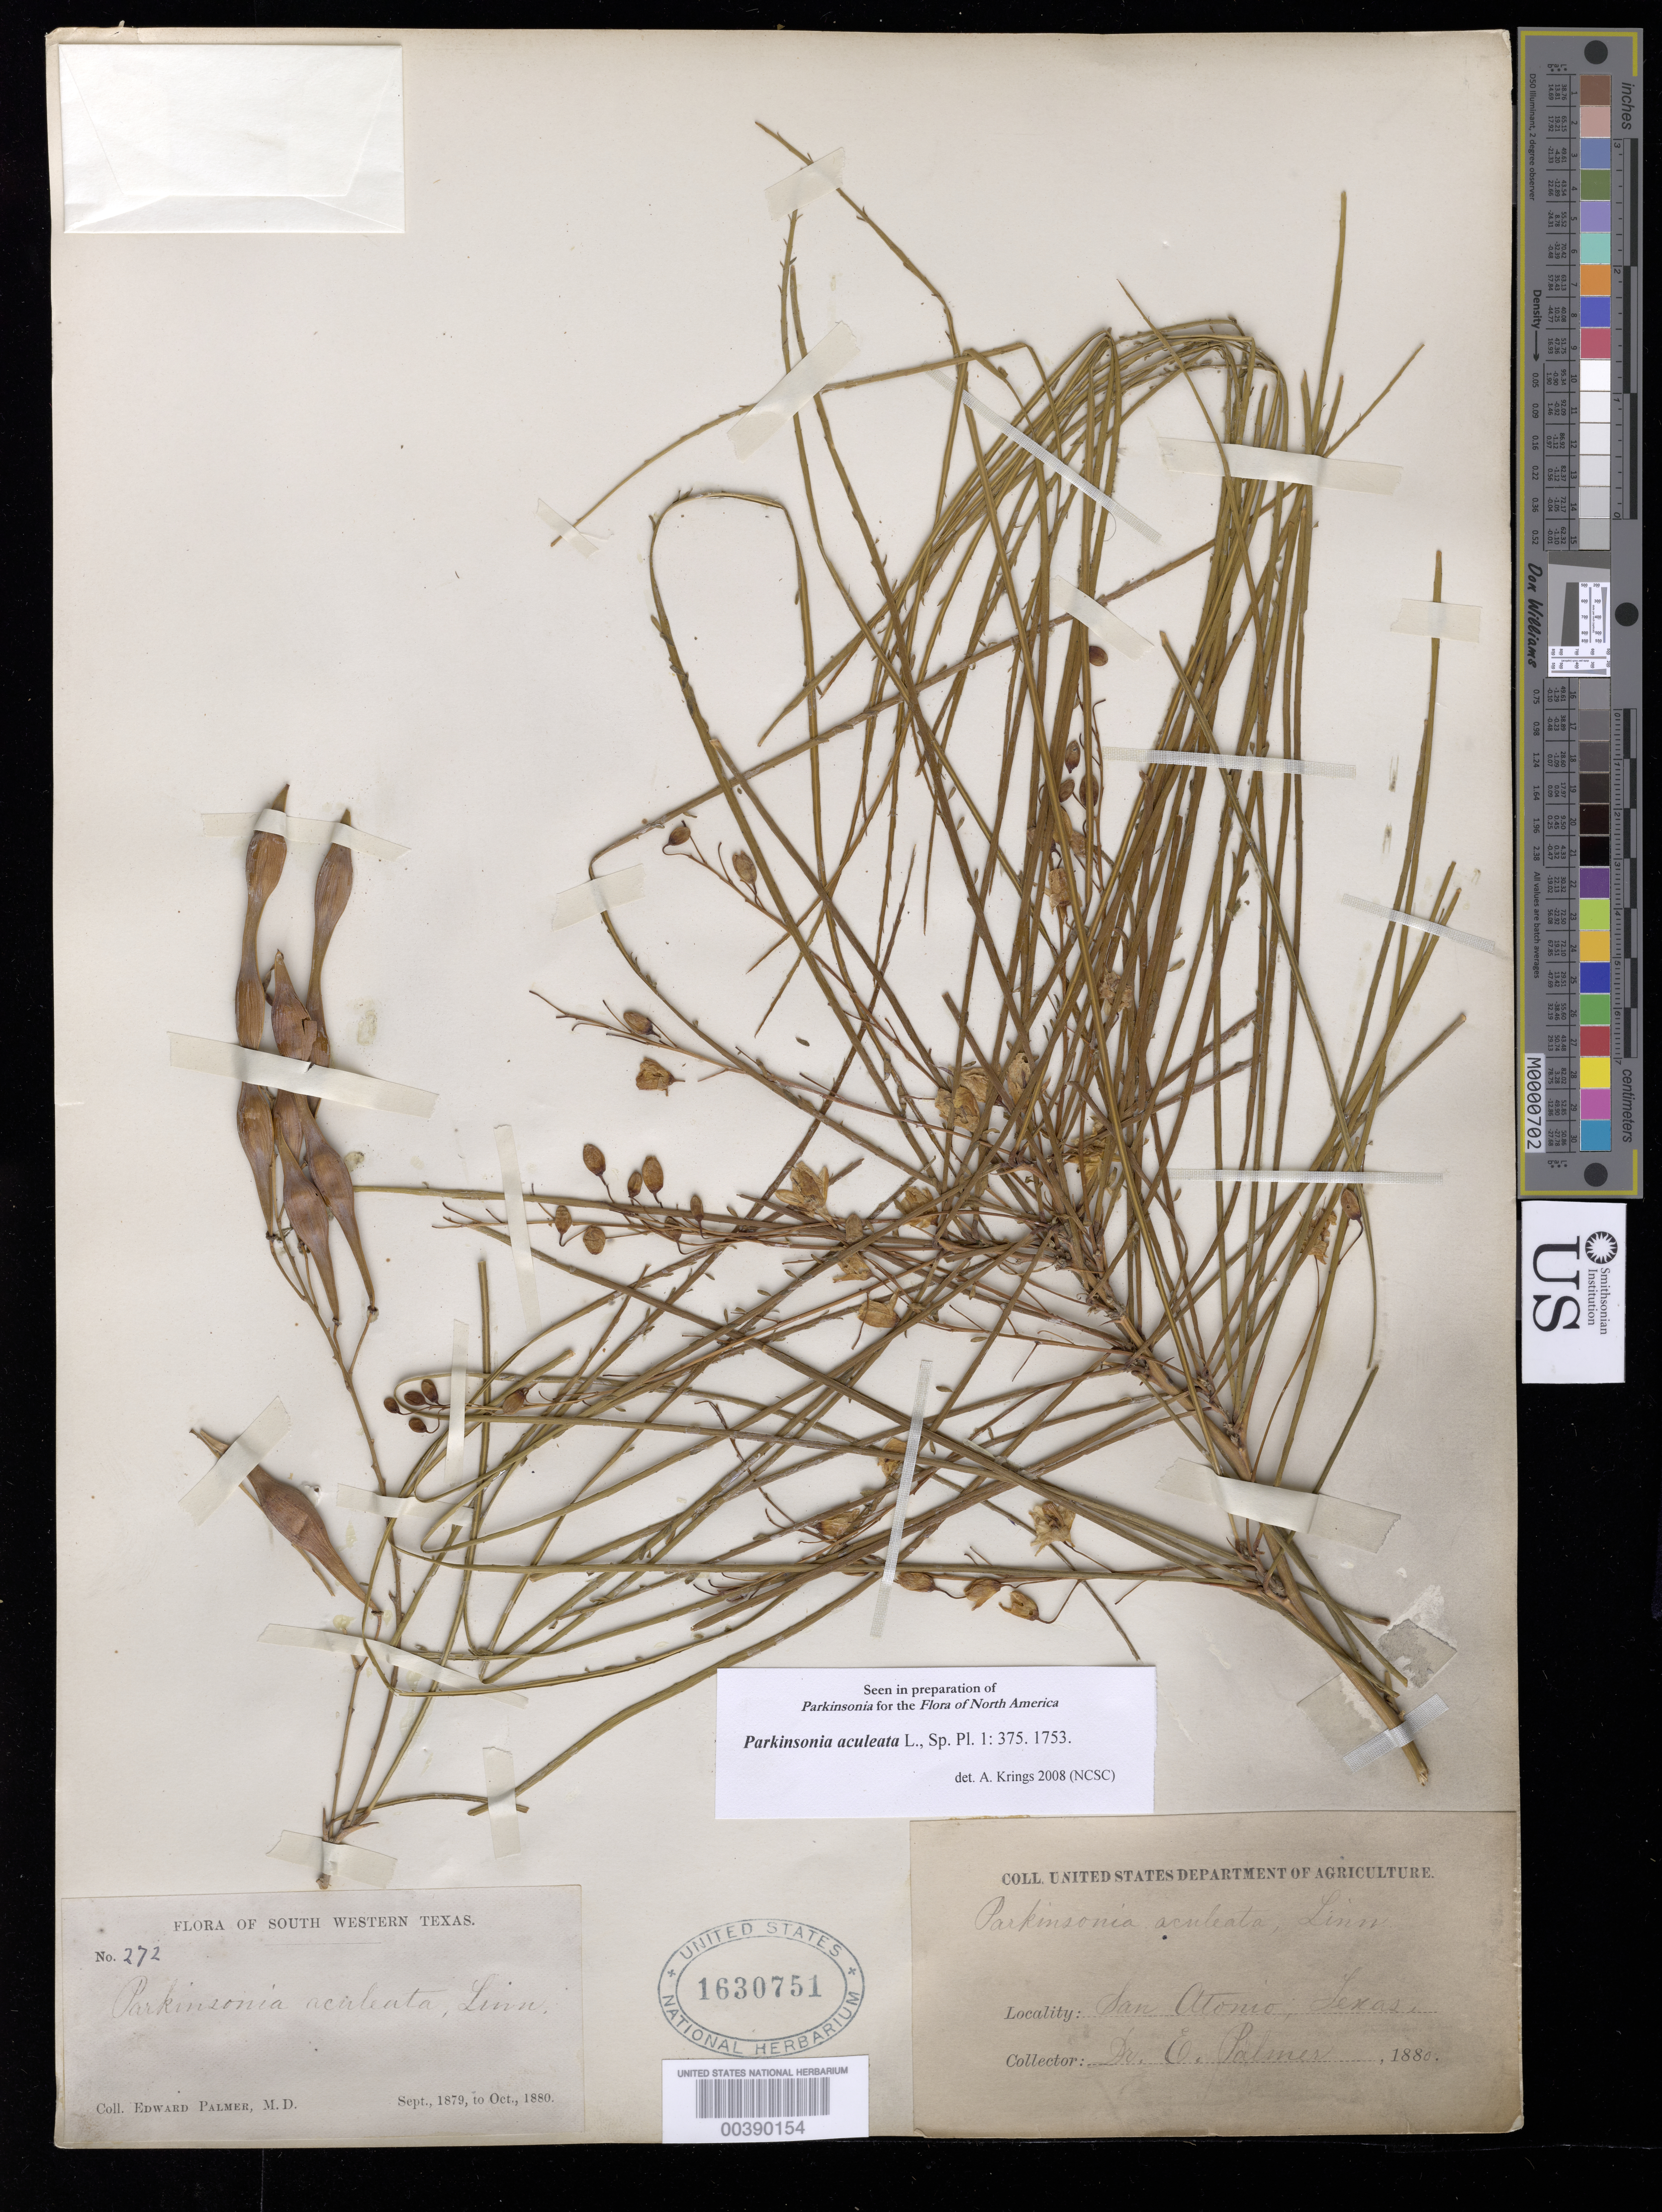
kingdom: Plantae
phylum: Tracheophyta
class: Magnoliopsida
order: Fabales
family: Fabaceae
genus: Parkinsonia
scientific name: Parkinsonia aculeata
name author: L.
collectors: E. Palmer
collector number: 272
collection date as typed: Sep 1879 to -- Oct 1880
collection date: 1879-09/1880-10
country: United States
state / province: Texas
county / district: Bexar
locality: San antonio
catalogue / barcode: US 1630751